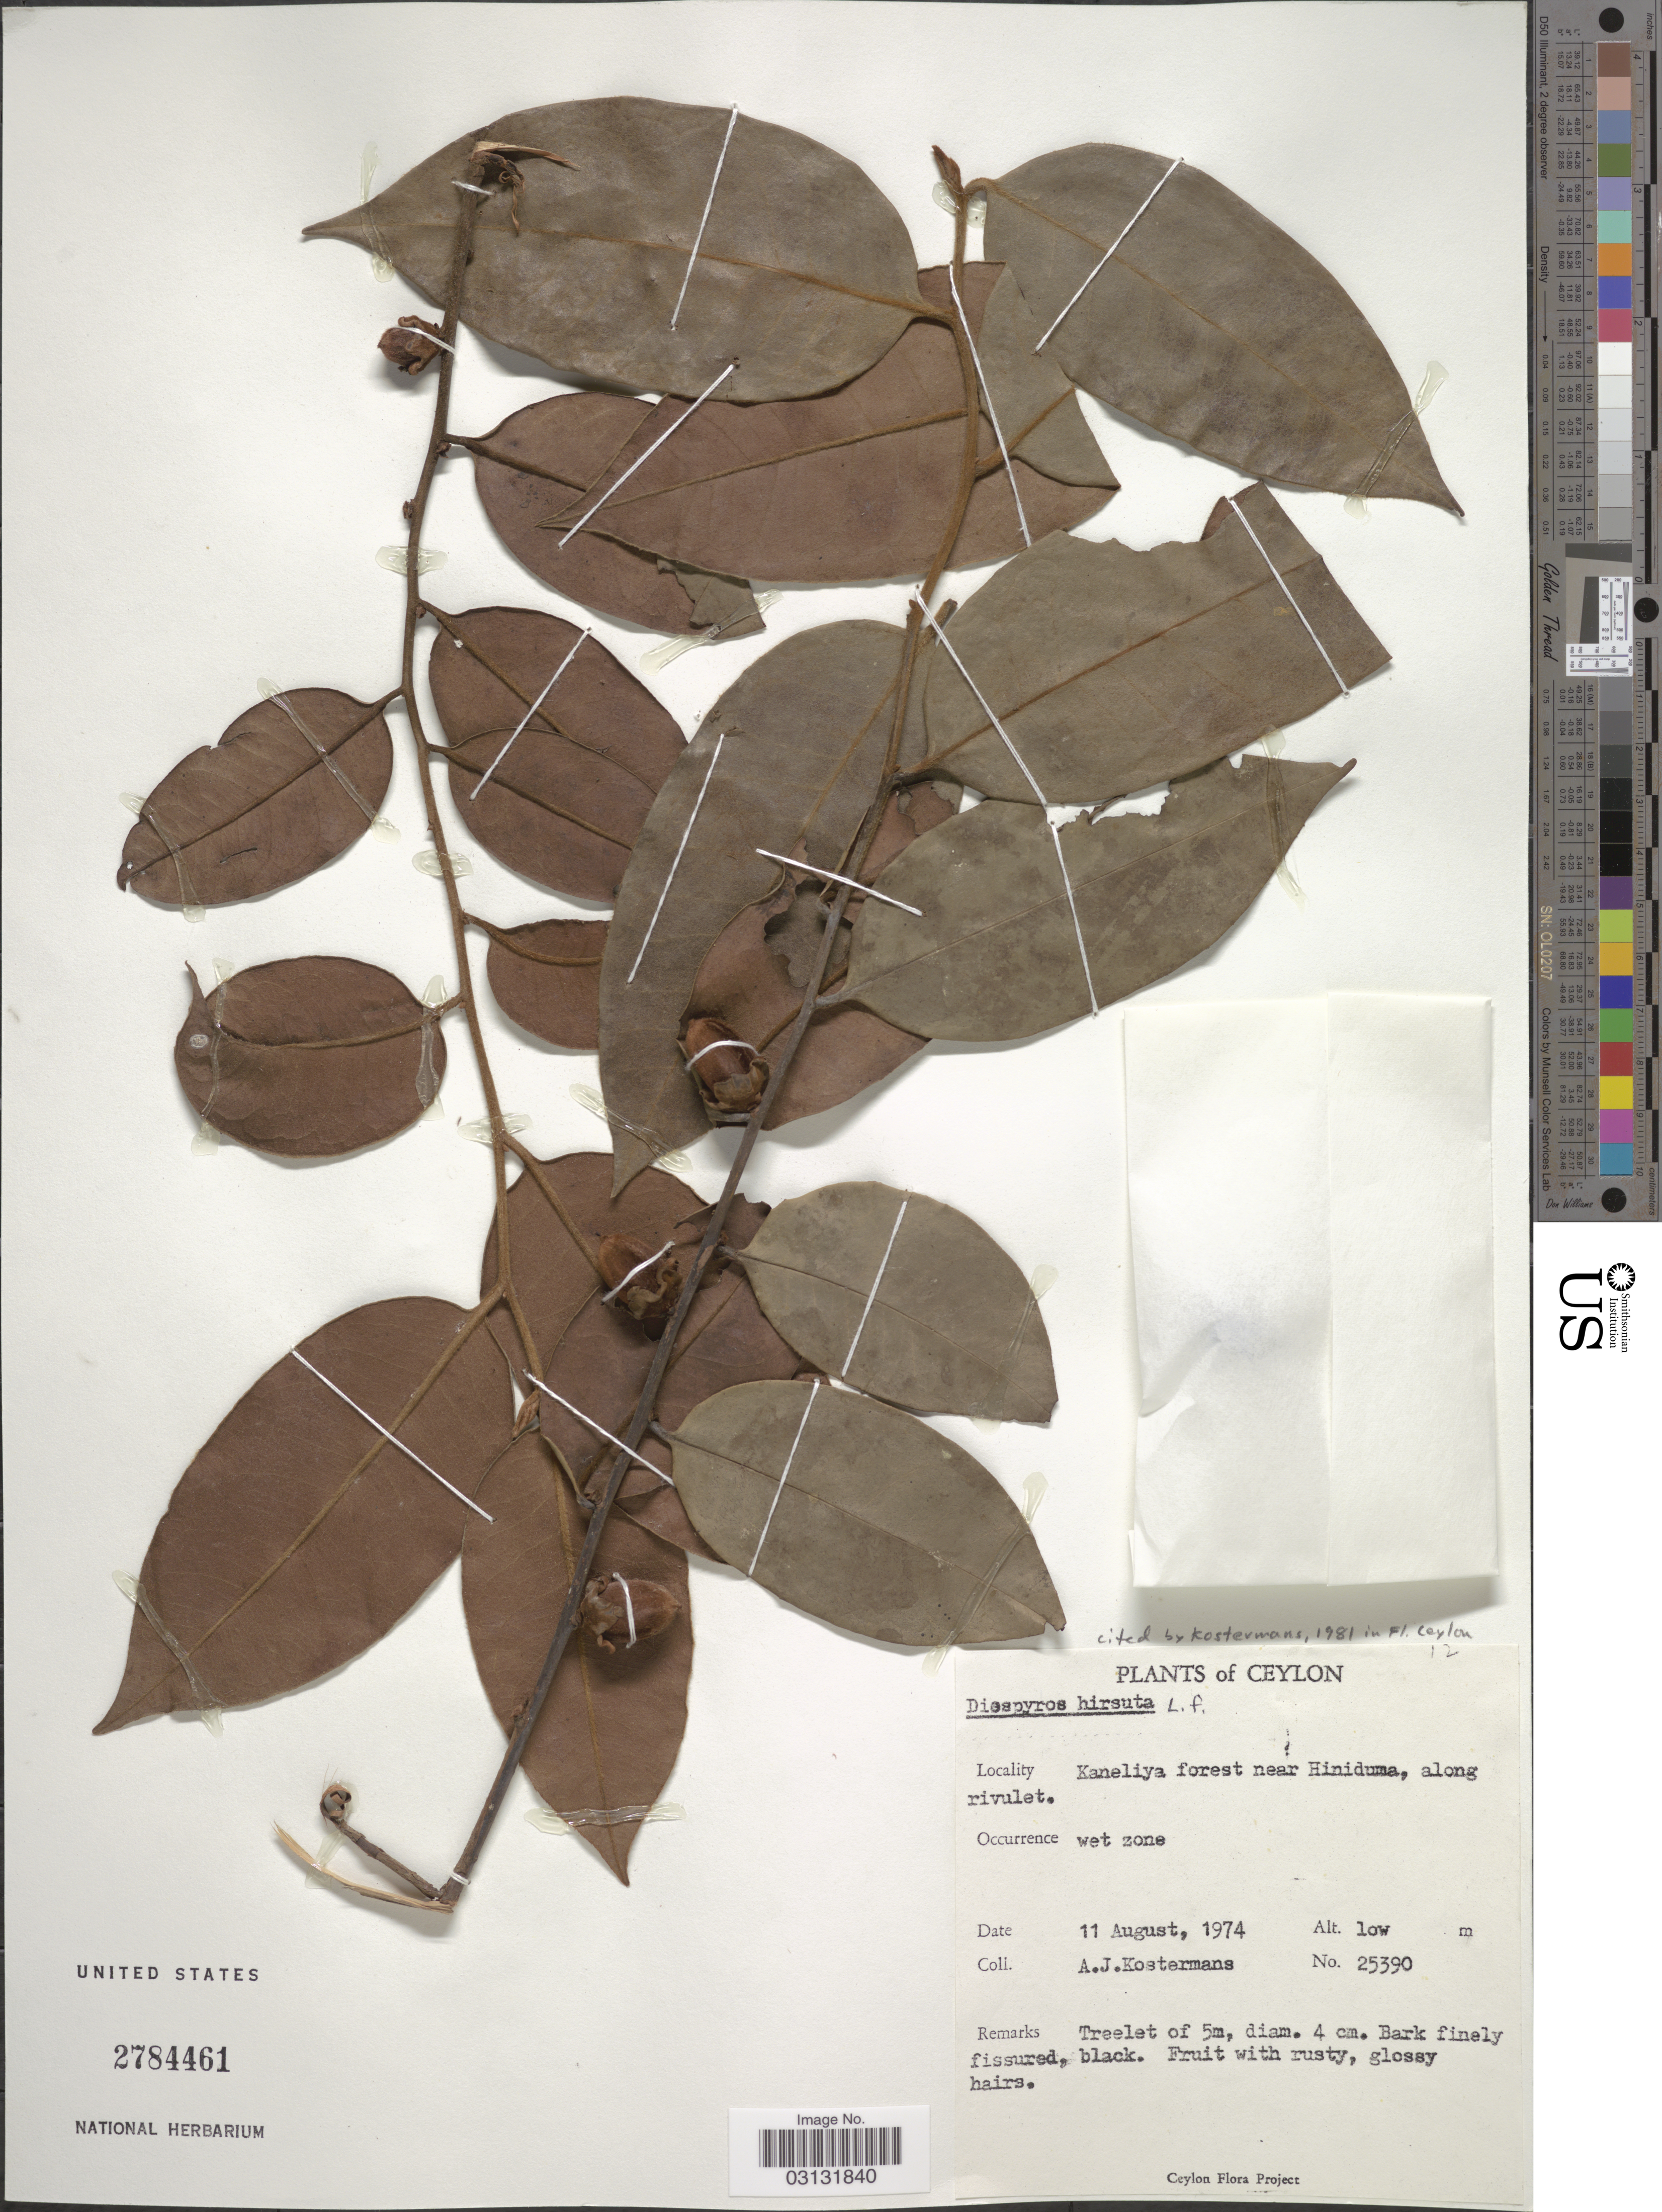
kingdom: Plantae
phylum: Tracheophyta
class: Magnoliopsida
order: Ericales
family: Ebenaceae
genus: Diospyros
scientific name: Diospyros hirsuta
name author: L. f.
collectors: A. J. G. Kostermans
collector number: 25390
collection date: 1974-08-11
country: Sri Lanka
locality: Ceylon. Kaneliya forest near Hiniduma, along rivulet.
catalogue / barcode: US 2784461